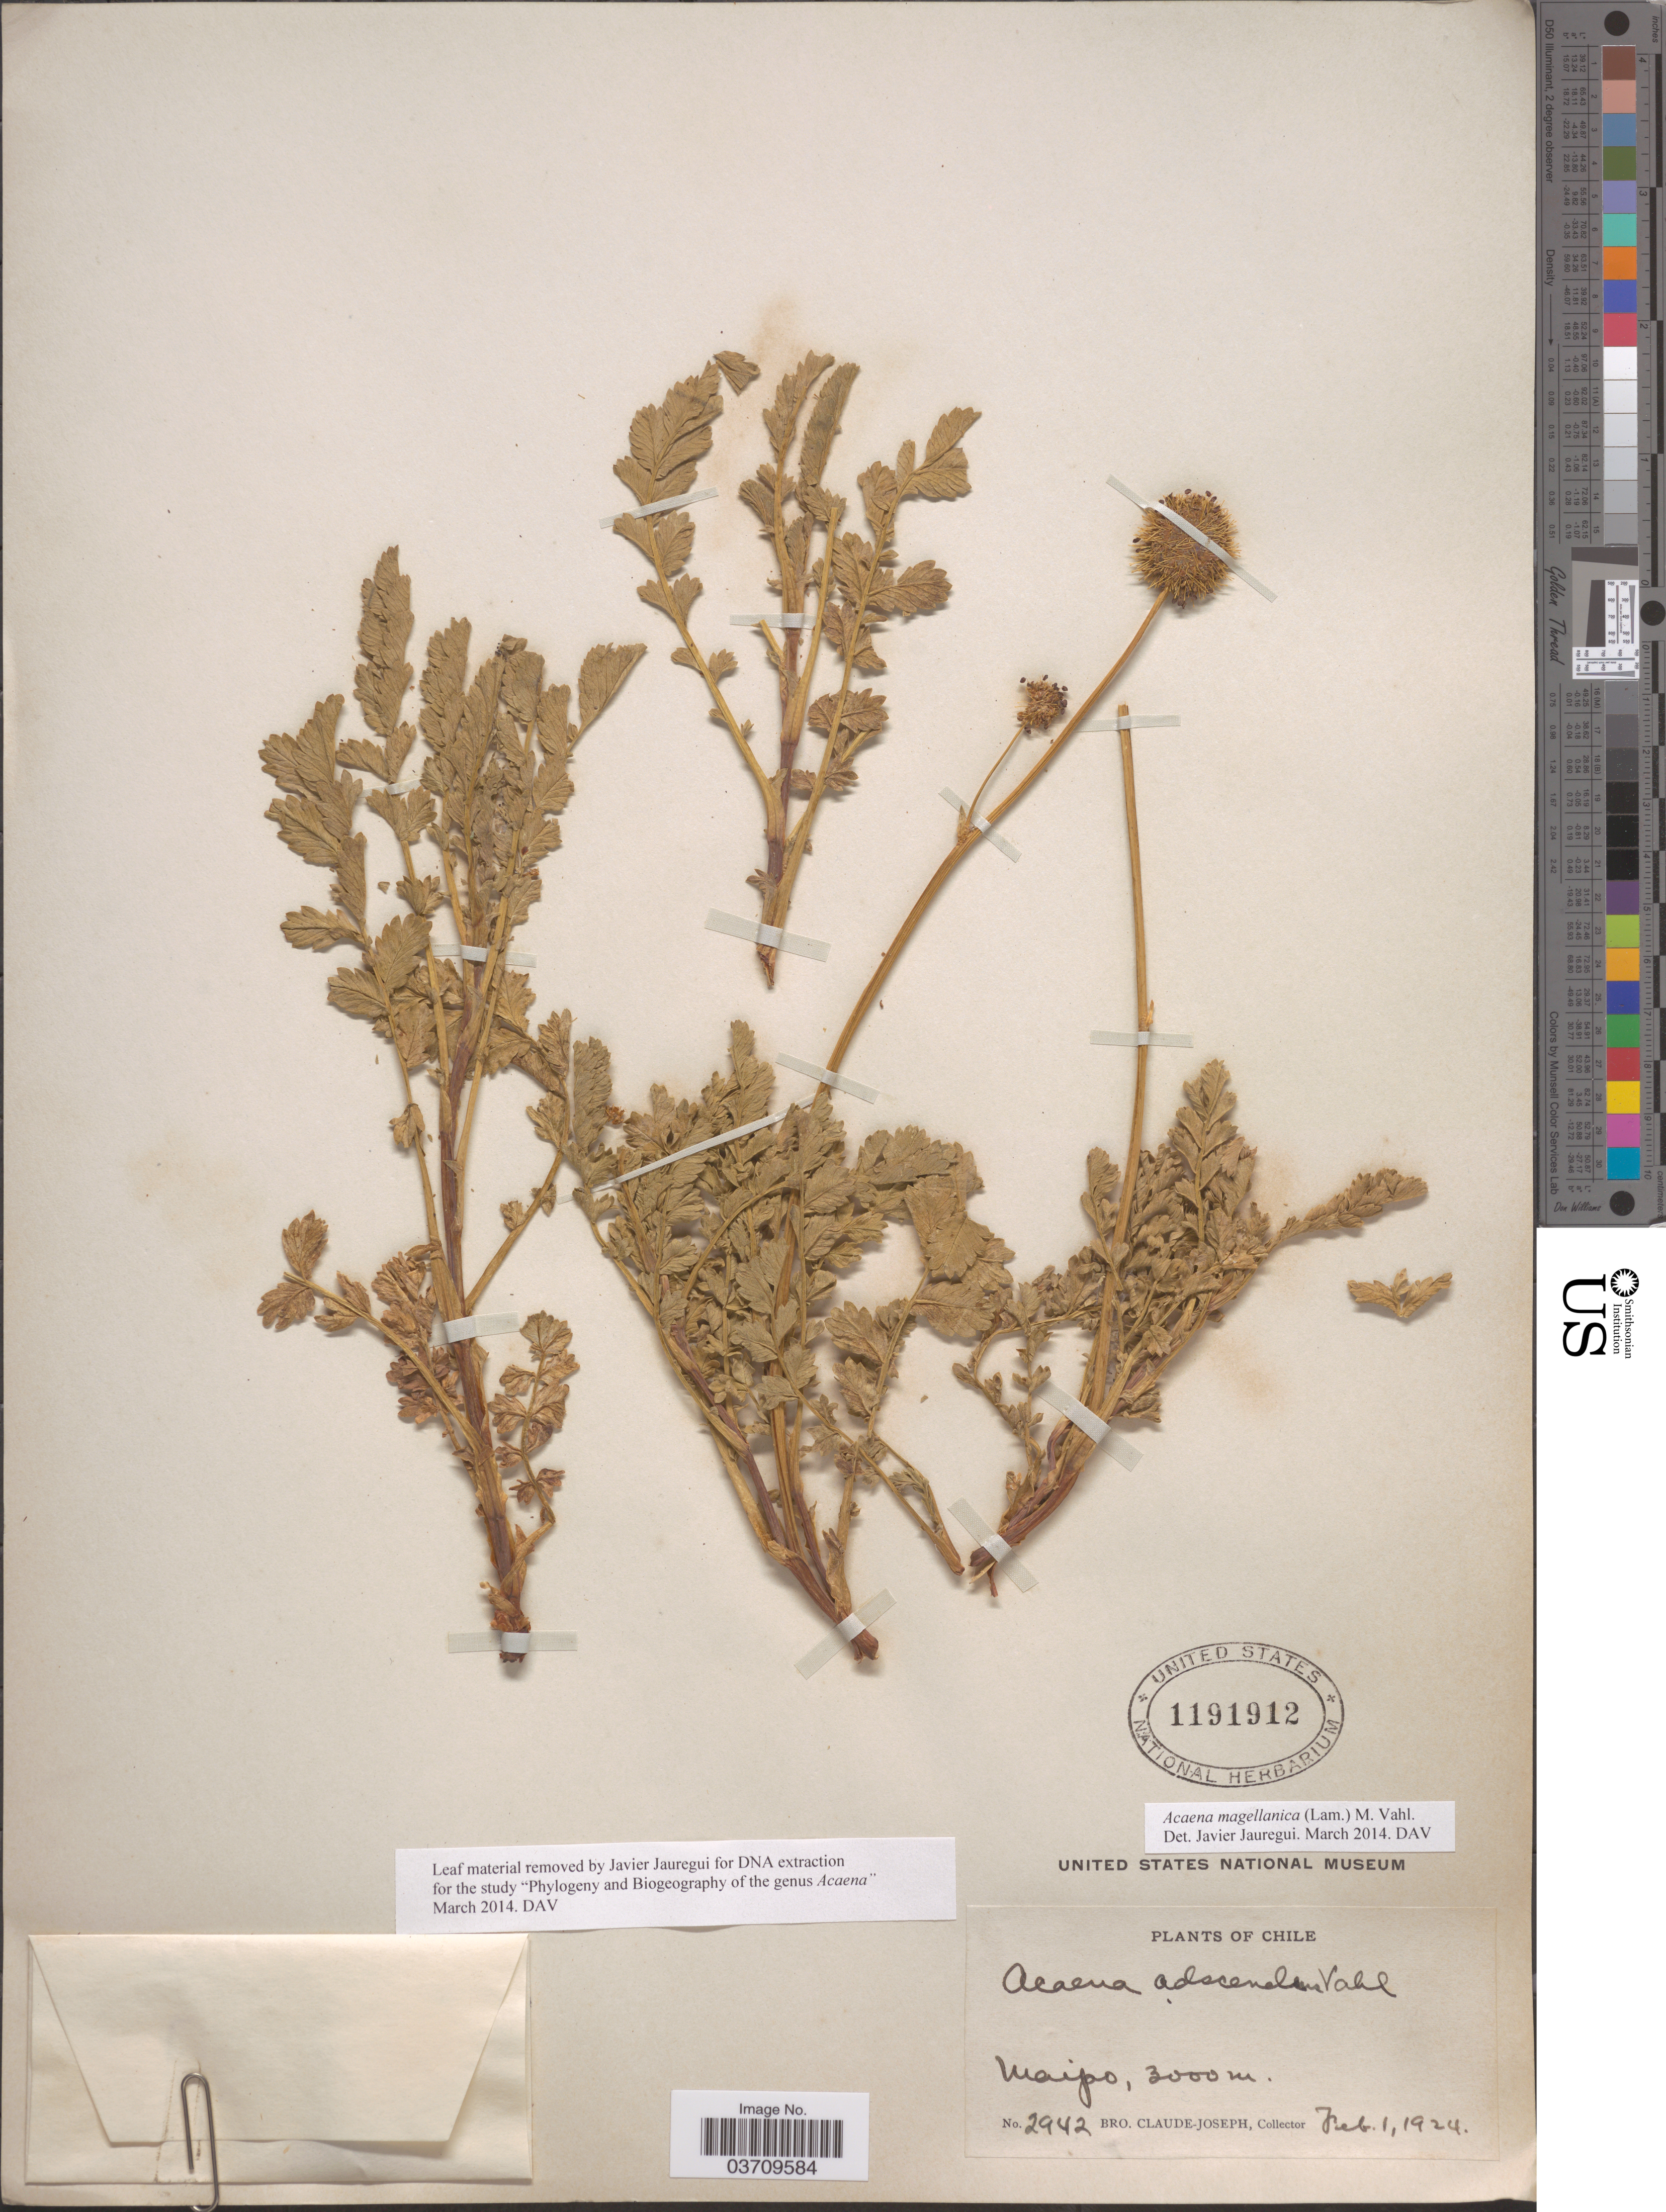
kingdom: Plantae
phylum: Tracheophyta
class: Magnoliopsida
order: Rosales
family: Rosaceae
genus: Acaena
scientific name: Acaena magellanica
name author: Vahl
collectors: Bro. Claude-Joseph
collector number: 2942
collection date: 1924-02-01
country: Chile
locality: Maipo.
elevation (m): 3000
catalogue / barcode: US 1191912